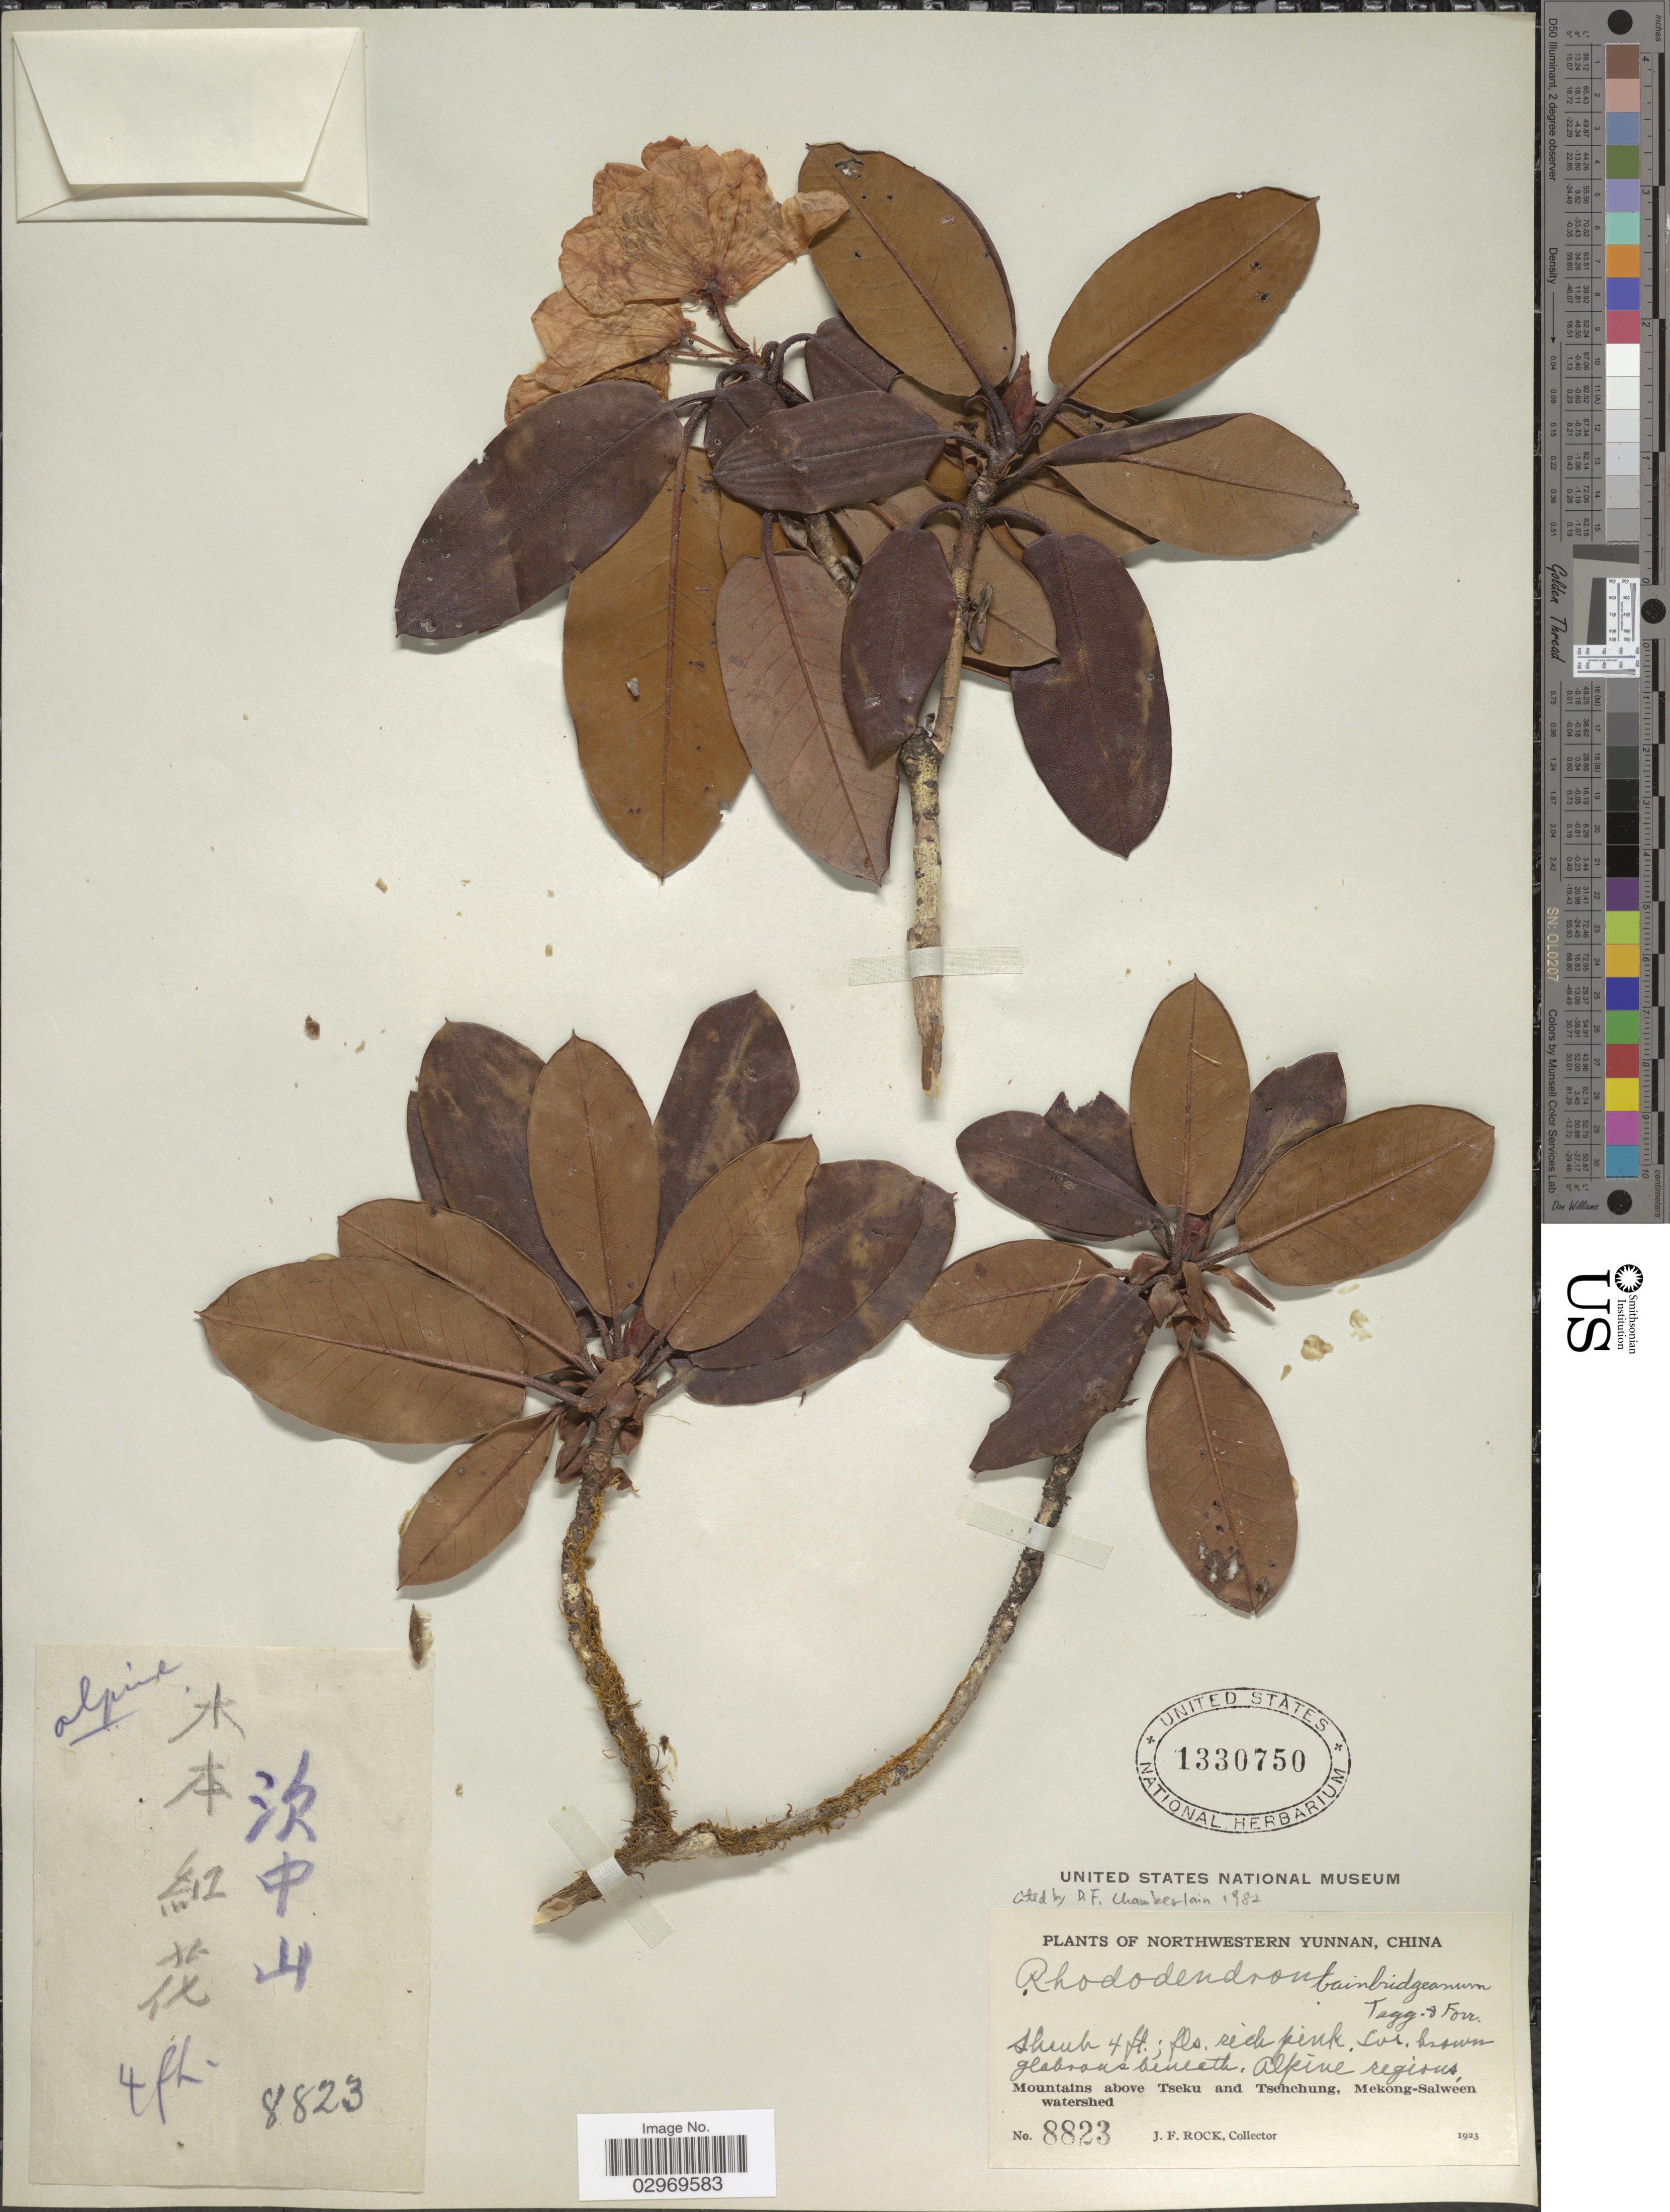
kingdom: Plantae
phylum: Tracheophyta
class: Magnoliopsida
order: Ericales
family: Ericaceae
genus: Rhododendron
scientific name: Rhododendron bainbridgeanum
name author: Tagg & Forrest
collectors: J. Rock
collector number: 8823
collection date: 1923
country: China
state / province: Yunnan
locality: Northwestern Yunnan, Mountains above Tseku and Tsehchung, Mekong-Salween watershed.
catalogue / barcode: US 1330750